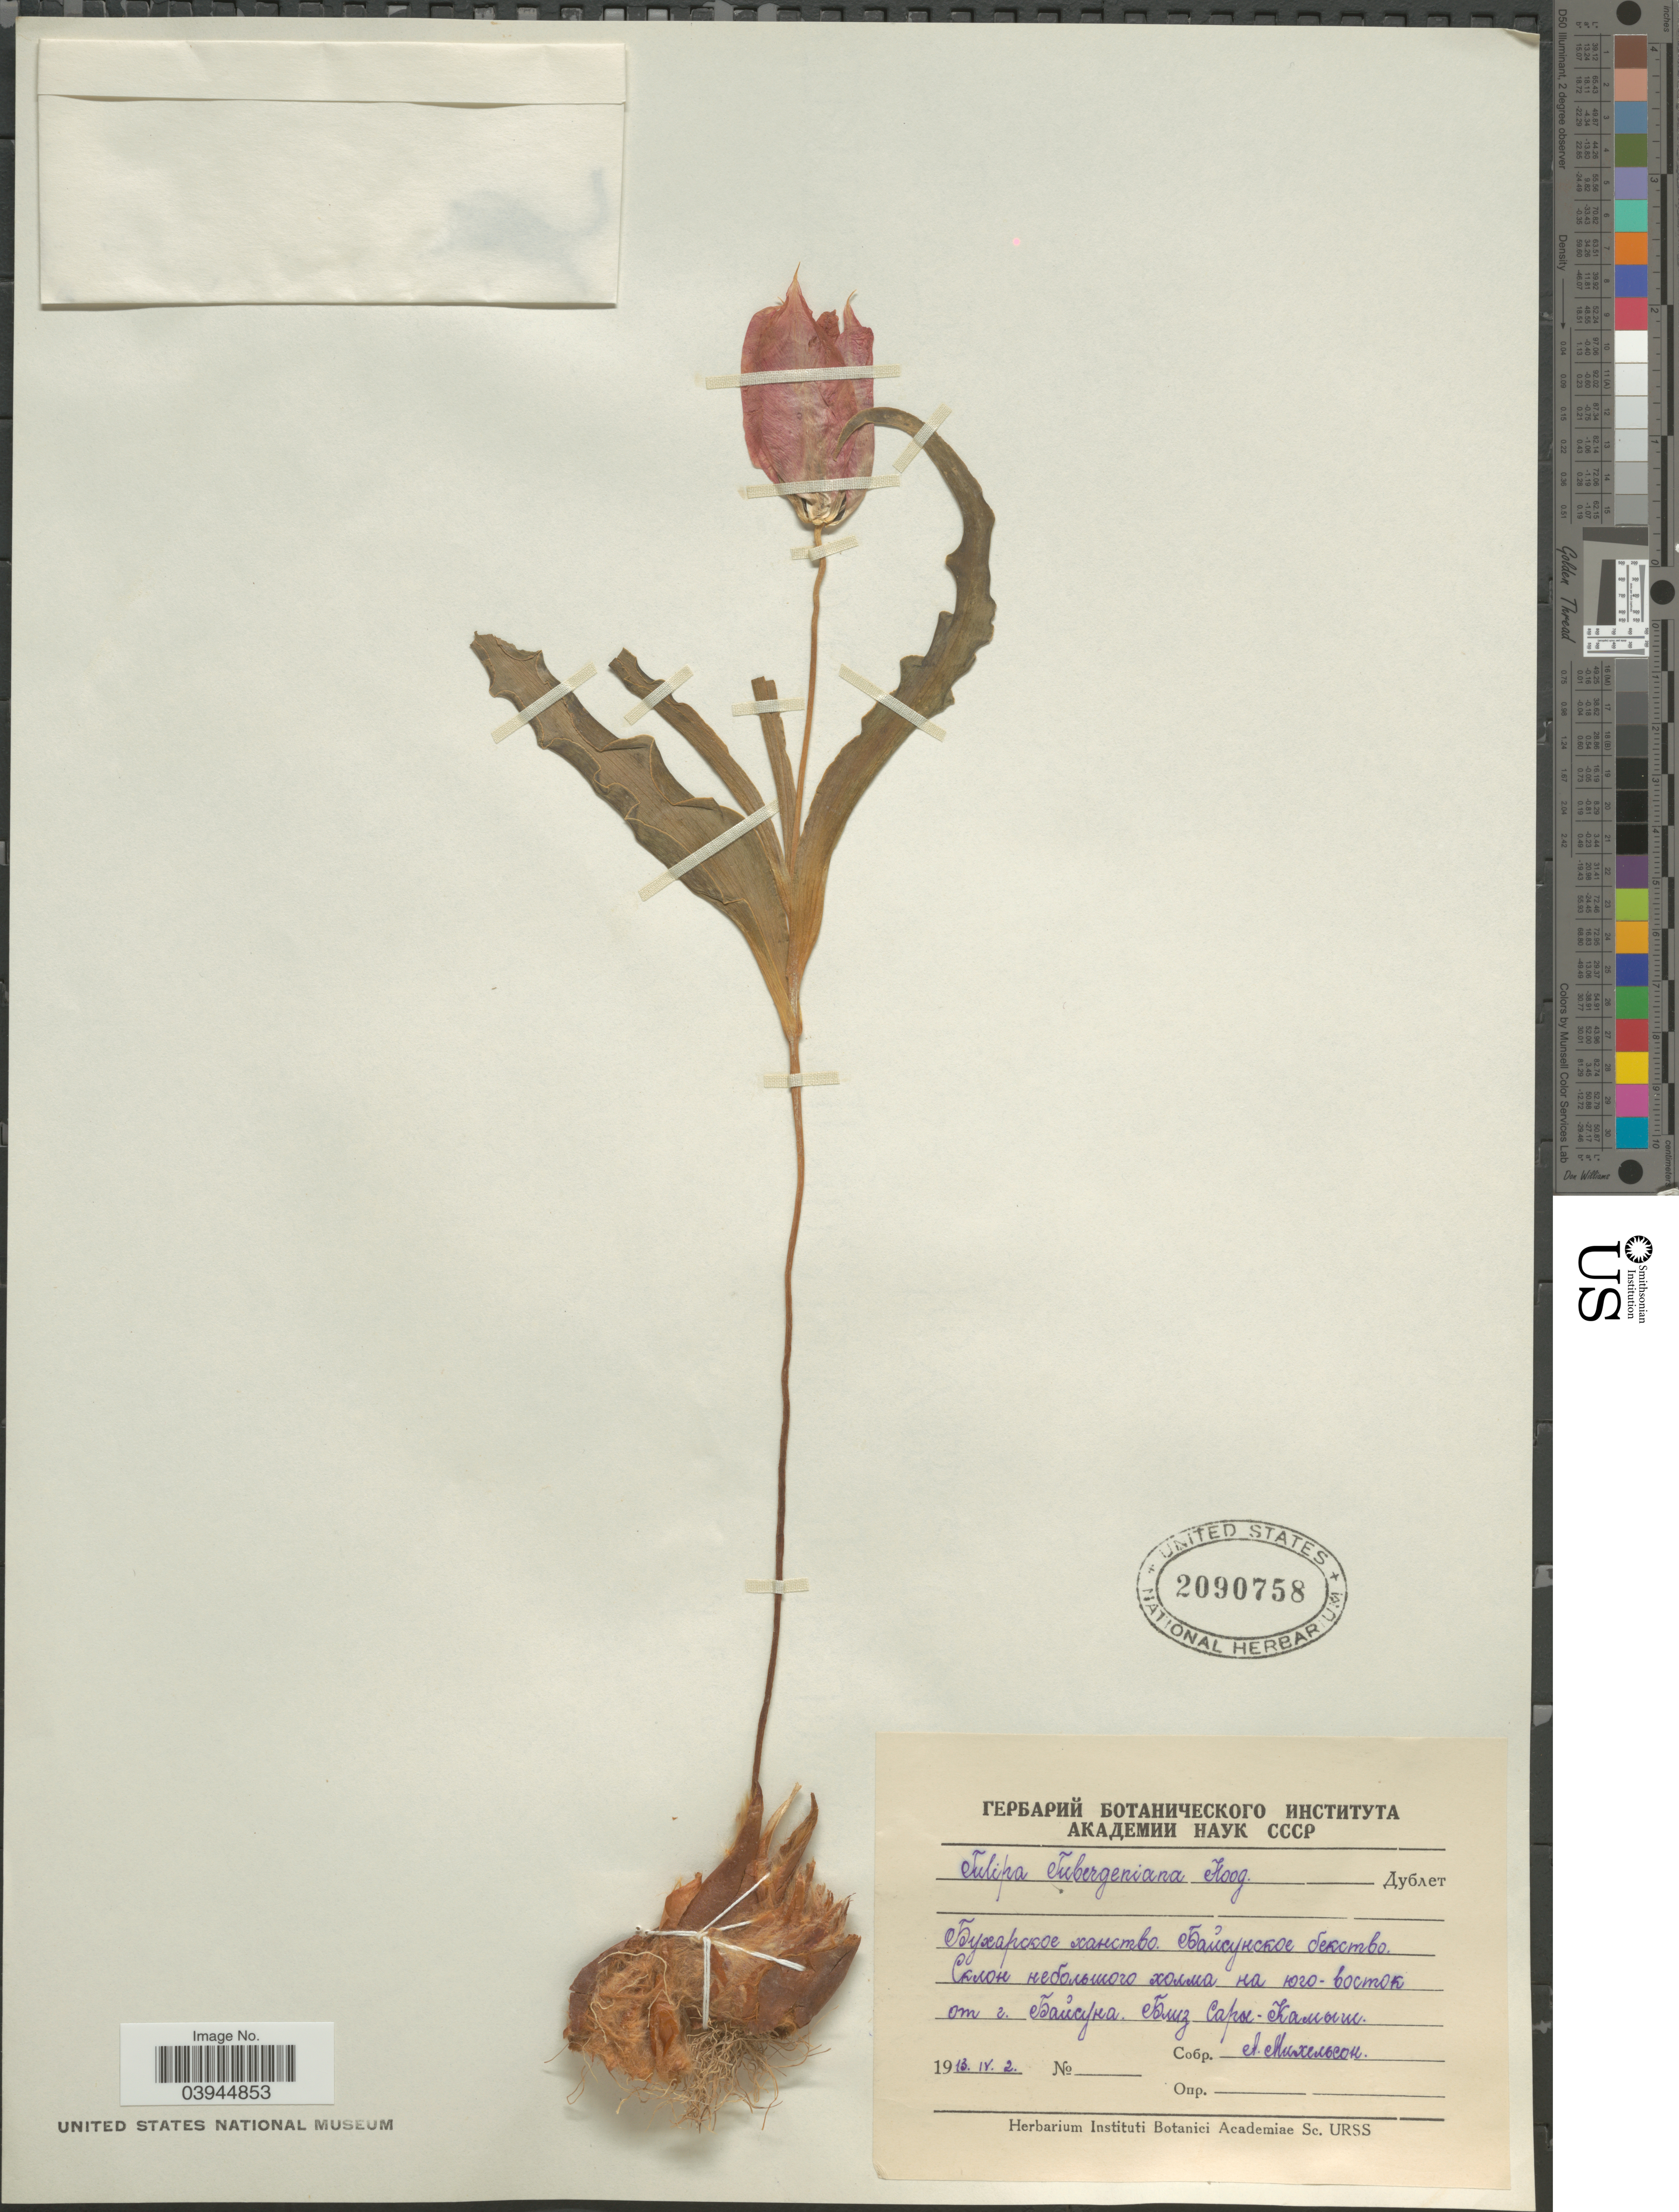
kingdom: Plantae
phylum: Tracheophyta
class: Liliopsida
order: Liliales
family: Liliaceae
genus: Tulipa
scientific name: Tulipa tubergeniana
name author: Hoog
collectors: A. Mikhelson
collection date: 1913-04-02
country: Uzbekistan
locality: SE of Baysun, near Sarykamysh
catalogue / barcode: US 2090758